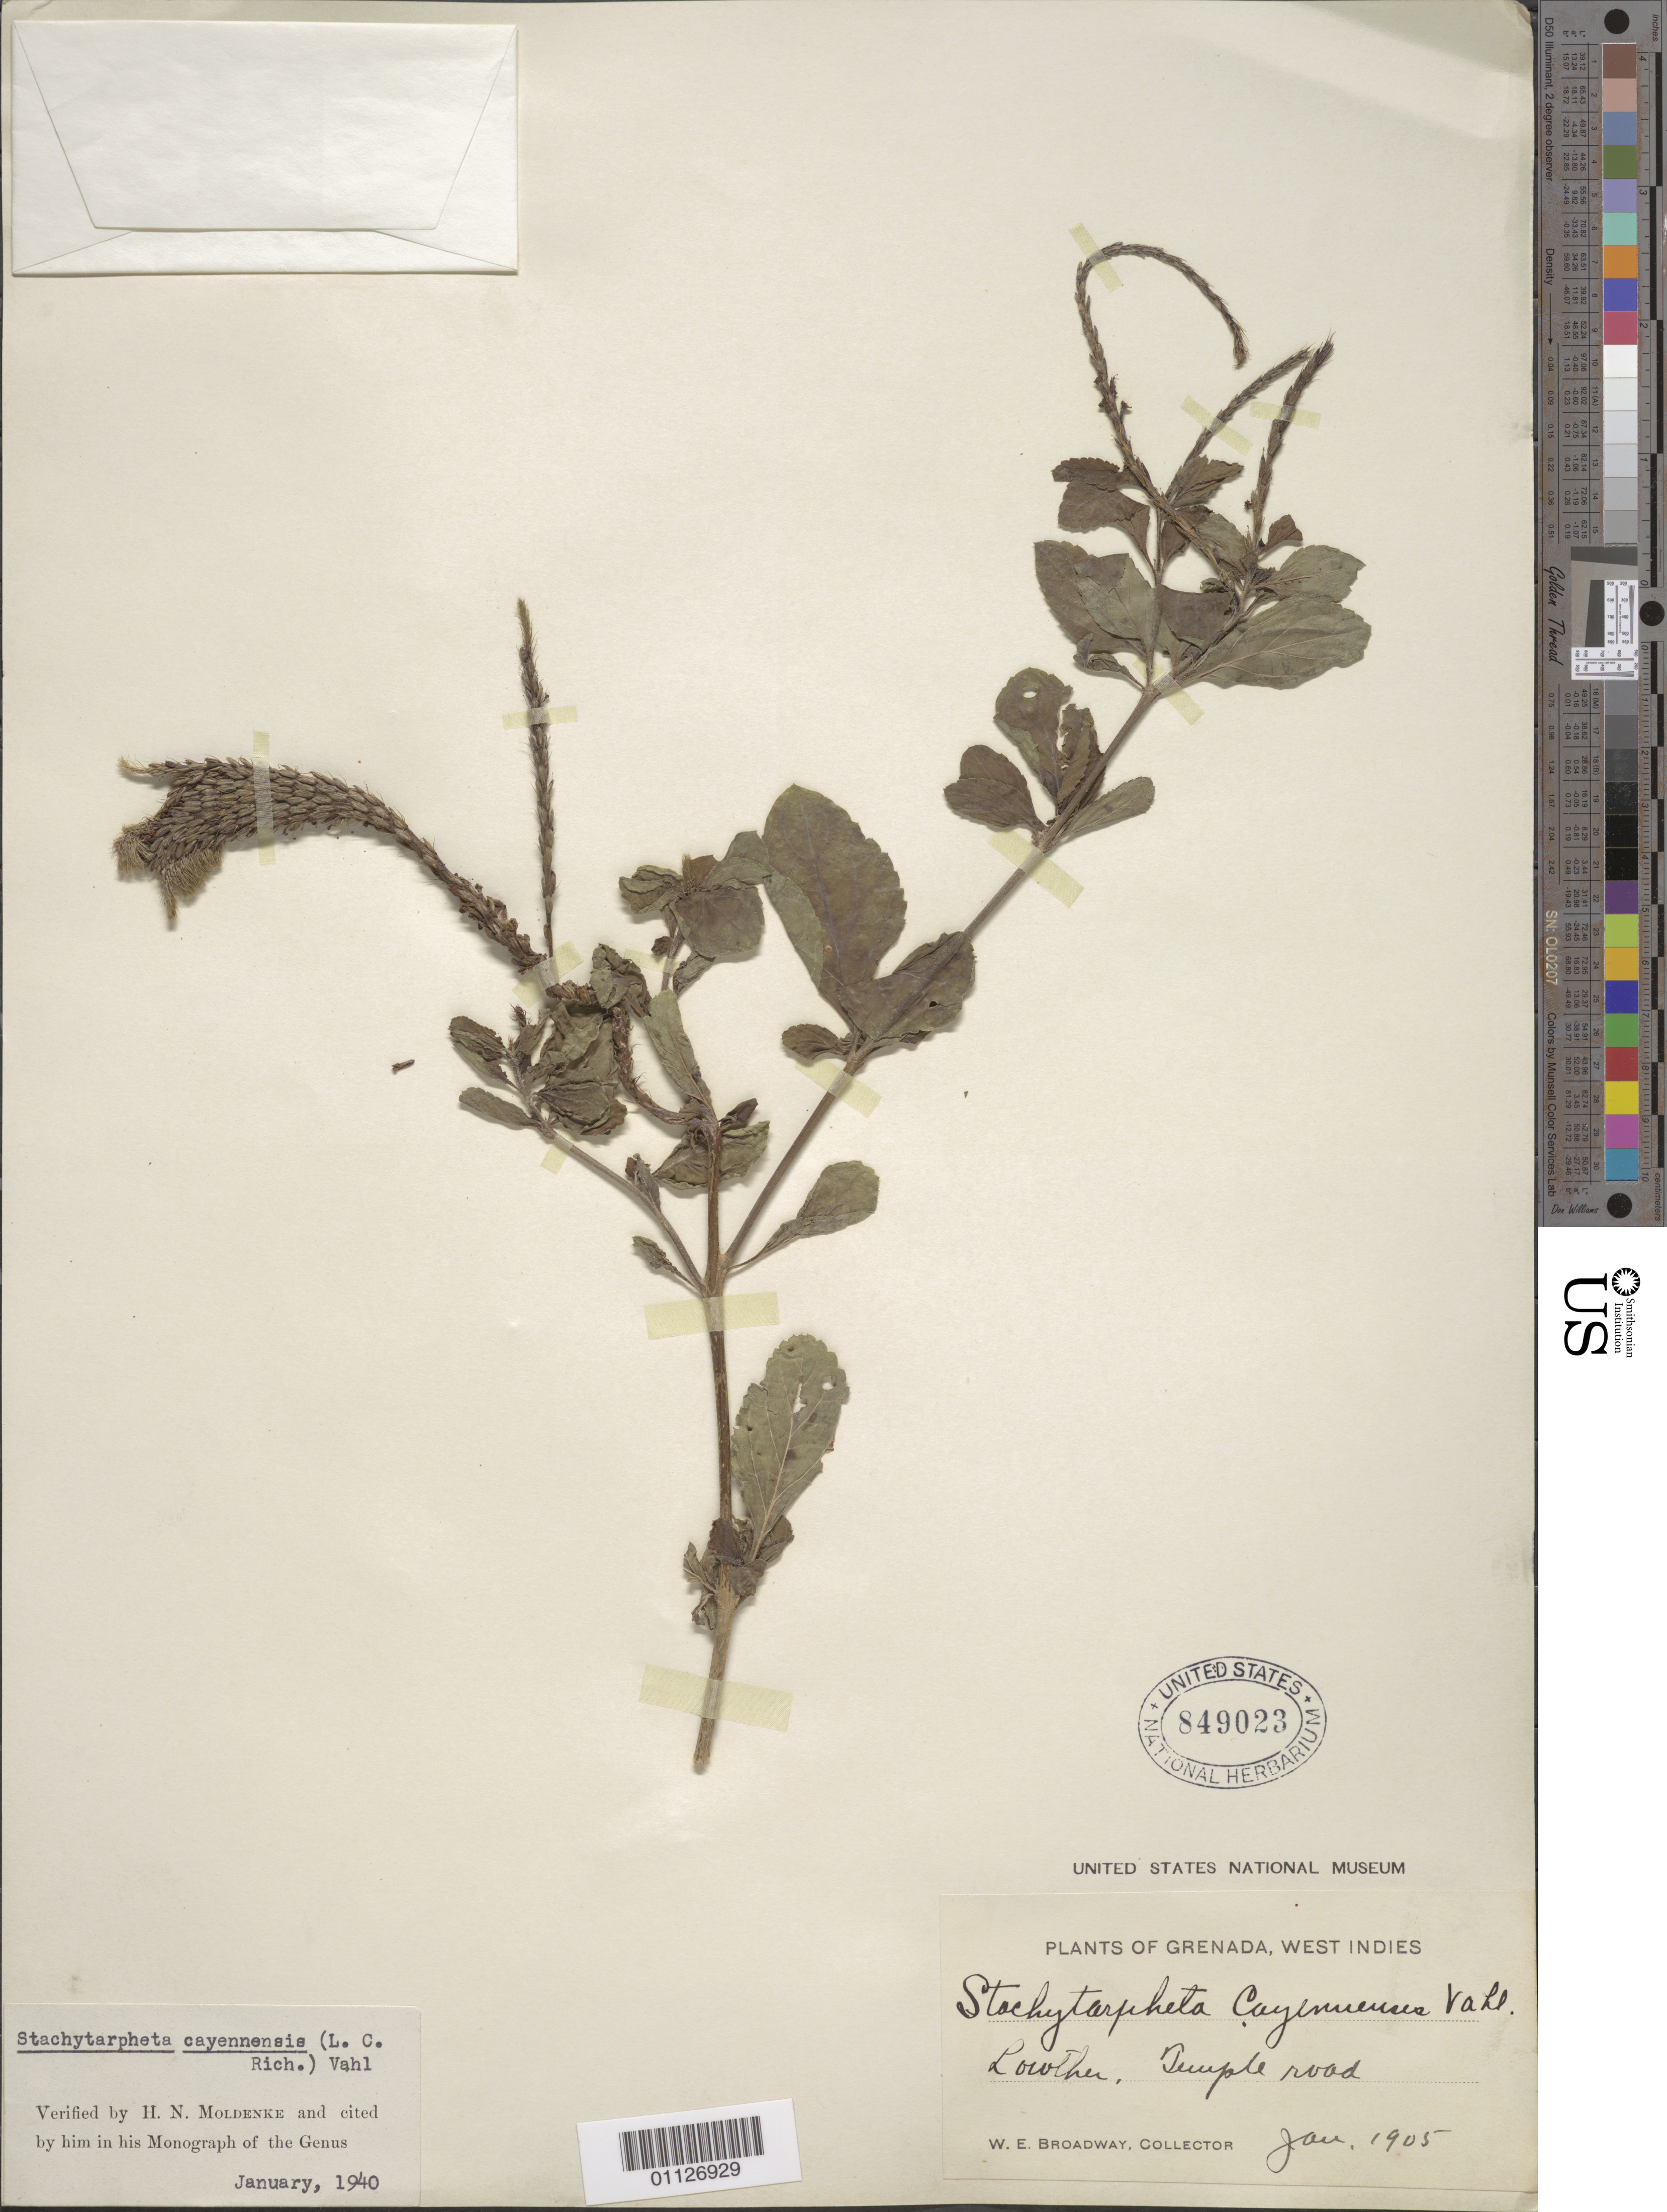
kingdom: Plantae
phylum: Tracheophyta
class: Magnoliopsida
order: Lamiales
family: Verbenaceae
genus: Stachytarpheta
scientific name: Stachytarpheta cayennensis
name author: (Rich.) Vahl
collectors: W. E. Broadway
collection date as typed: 01 Jan 1905 to 31 Jan 1905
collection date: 1905-01-01/1905-01-31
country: Grenada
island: Grenada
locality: Lowther, Temple road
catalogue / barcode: US 849023